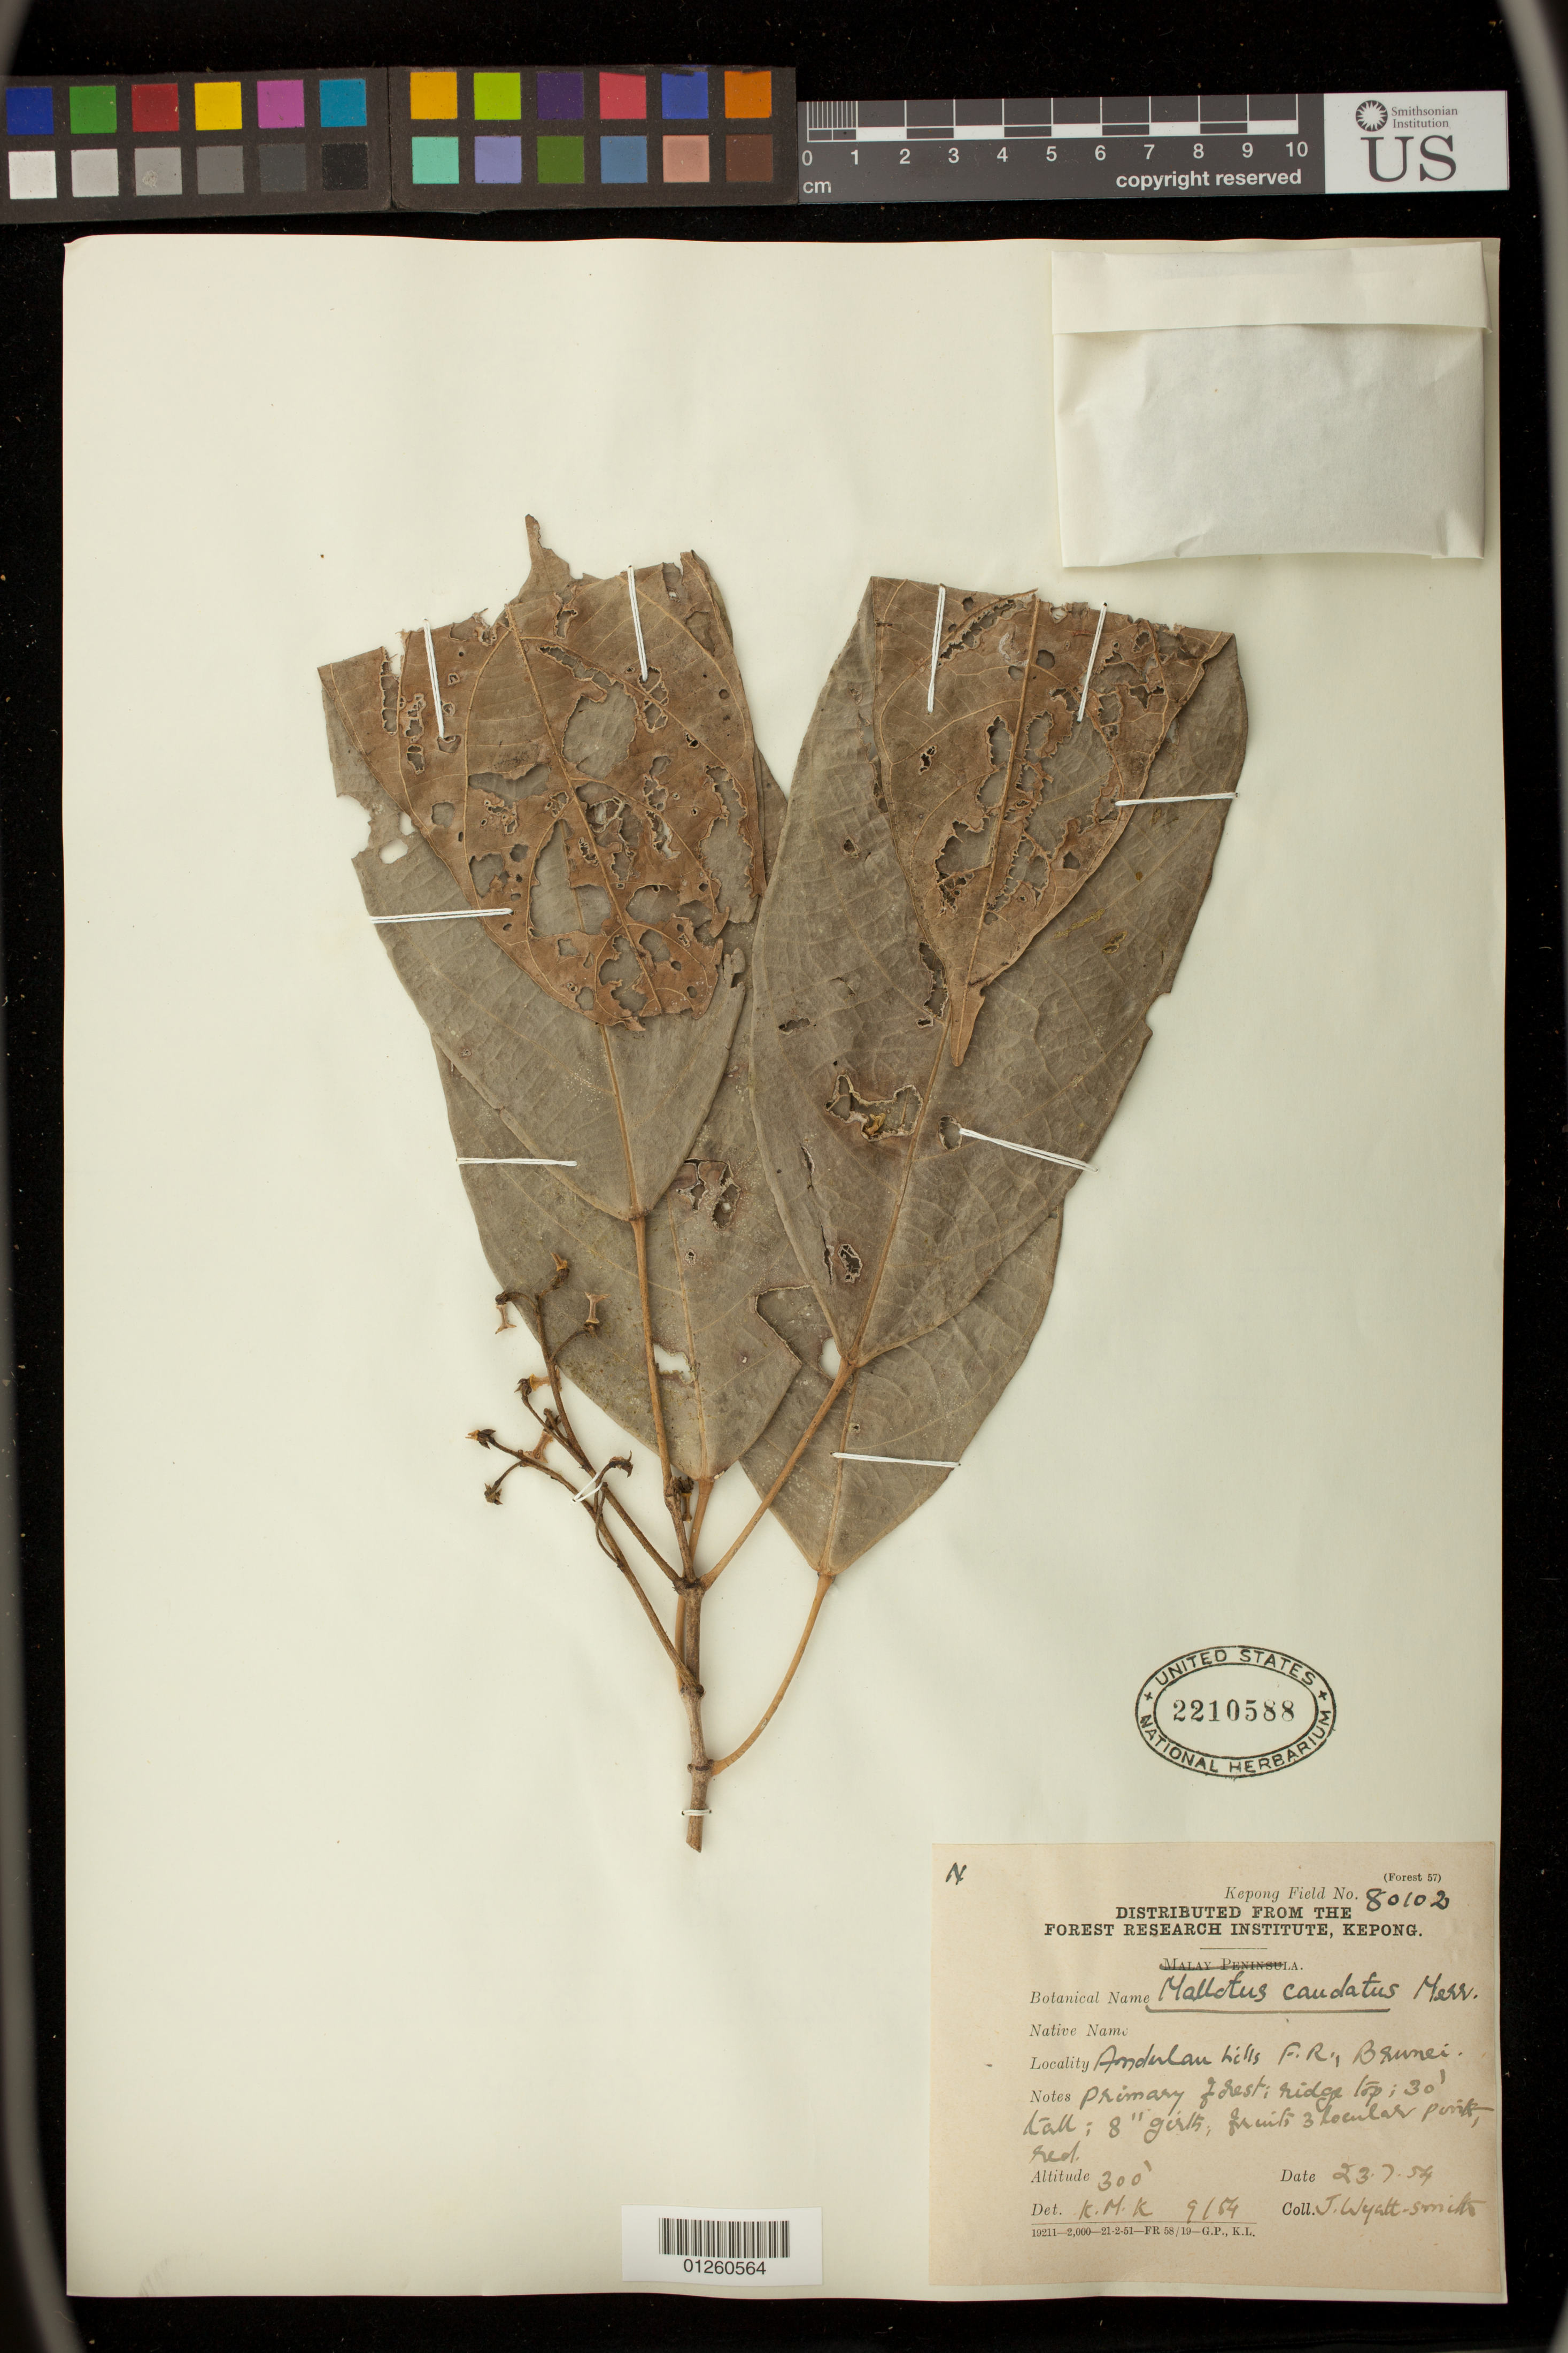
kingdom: Plantae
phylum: Tracheophyta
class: Magnoliopsida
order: Malpighiales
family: Euphorbiaceae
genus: Mallotus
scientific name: Mallotus caudatus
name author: Merr.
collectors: J. Wyatt-Smith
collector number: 80102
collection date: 1954-07-23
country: Malaysia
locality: Amdulau hills, F.R., Brunei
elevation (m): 300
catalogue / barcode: US 2210588